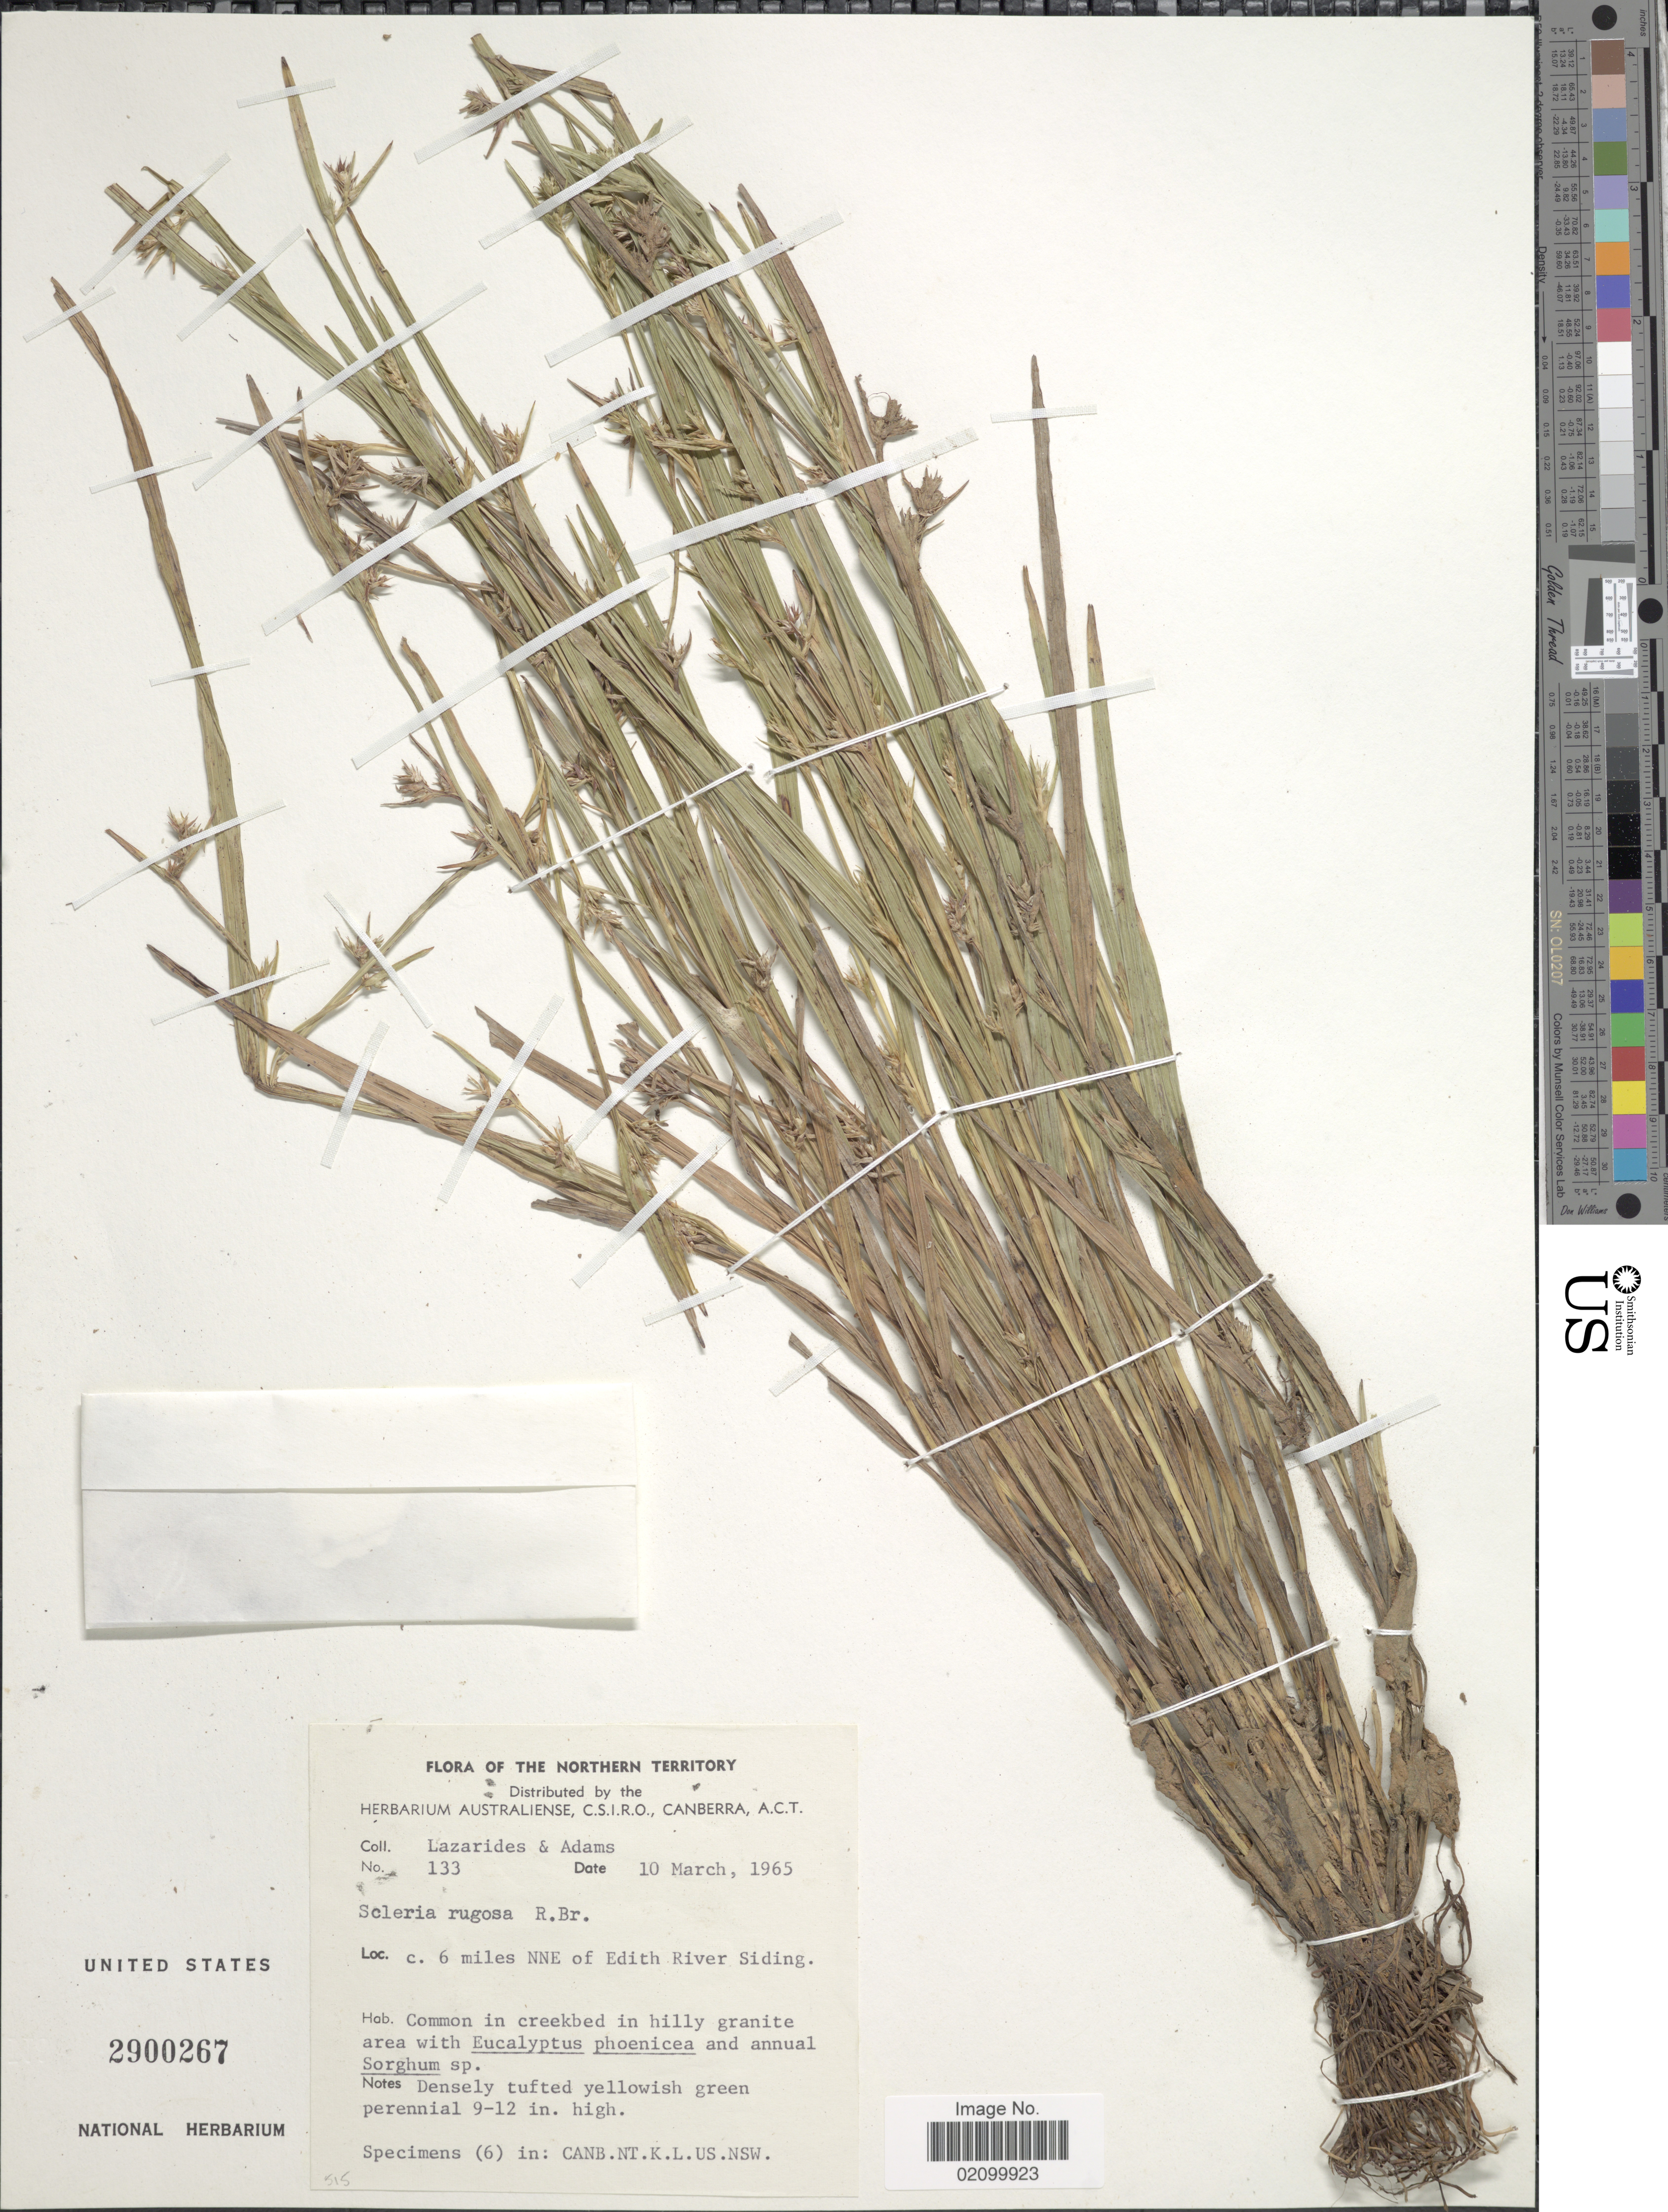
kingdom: Plantae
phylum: Tracheophyta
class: Liliopsida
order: Poales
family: Cyperaceae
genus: Scleria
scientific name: Scleria rugosa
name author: R. Br.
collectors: M. Lazarides & Adams, --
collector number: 133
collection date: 1965-03-10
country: Australia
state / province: Northern Territory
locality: C. 6 miles NNE of Edith River Siding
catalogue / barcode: US 2900267